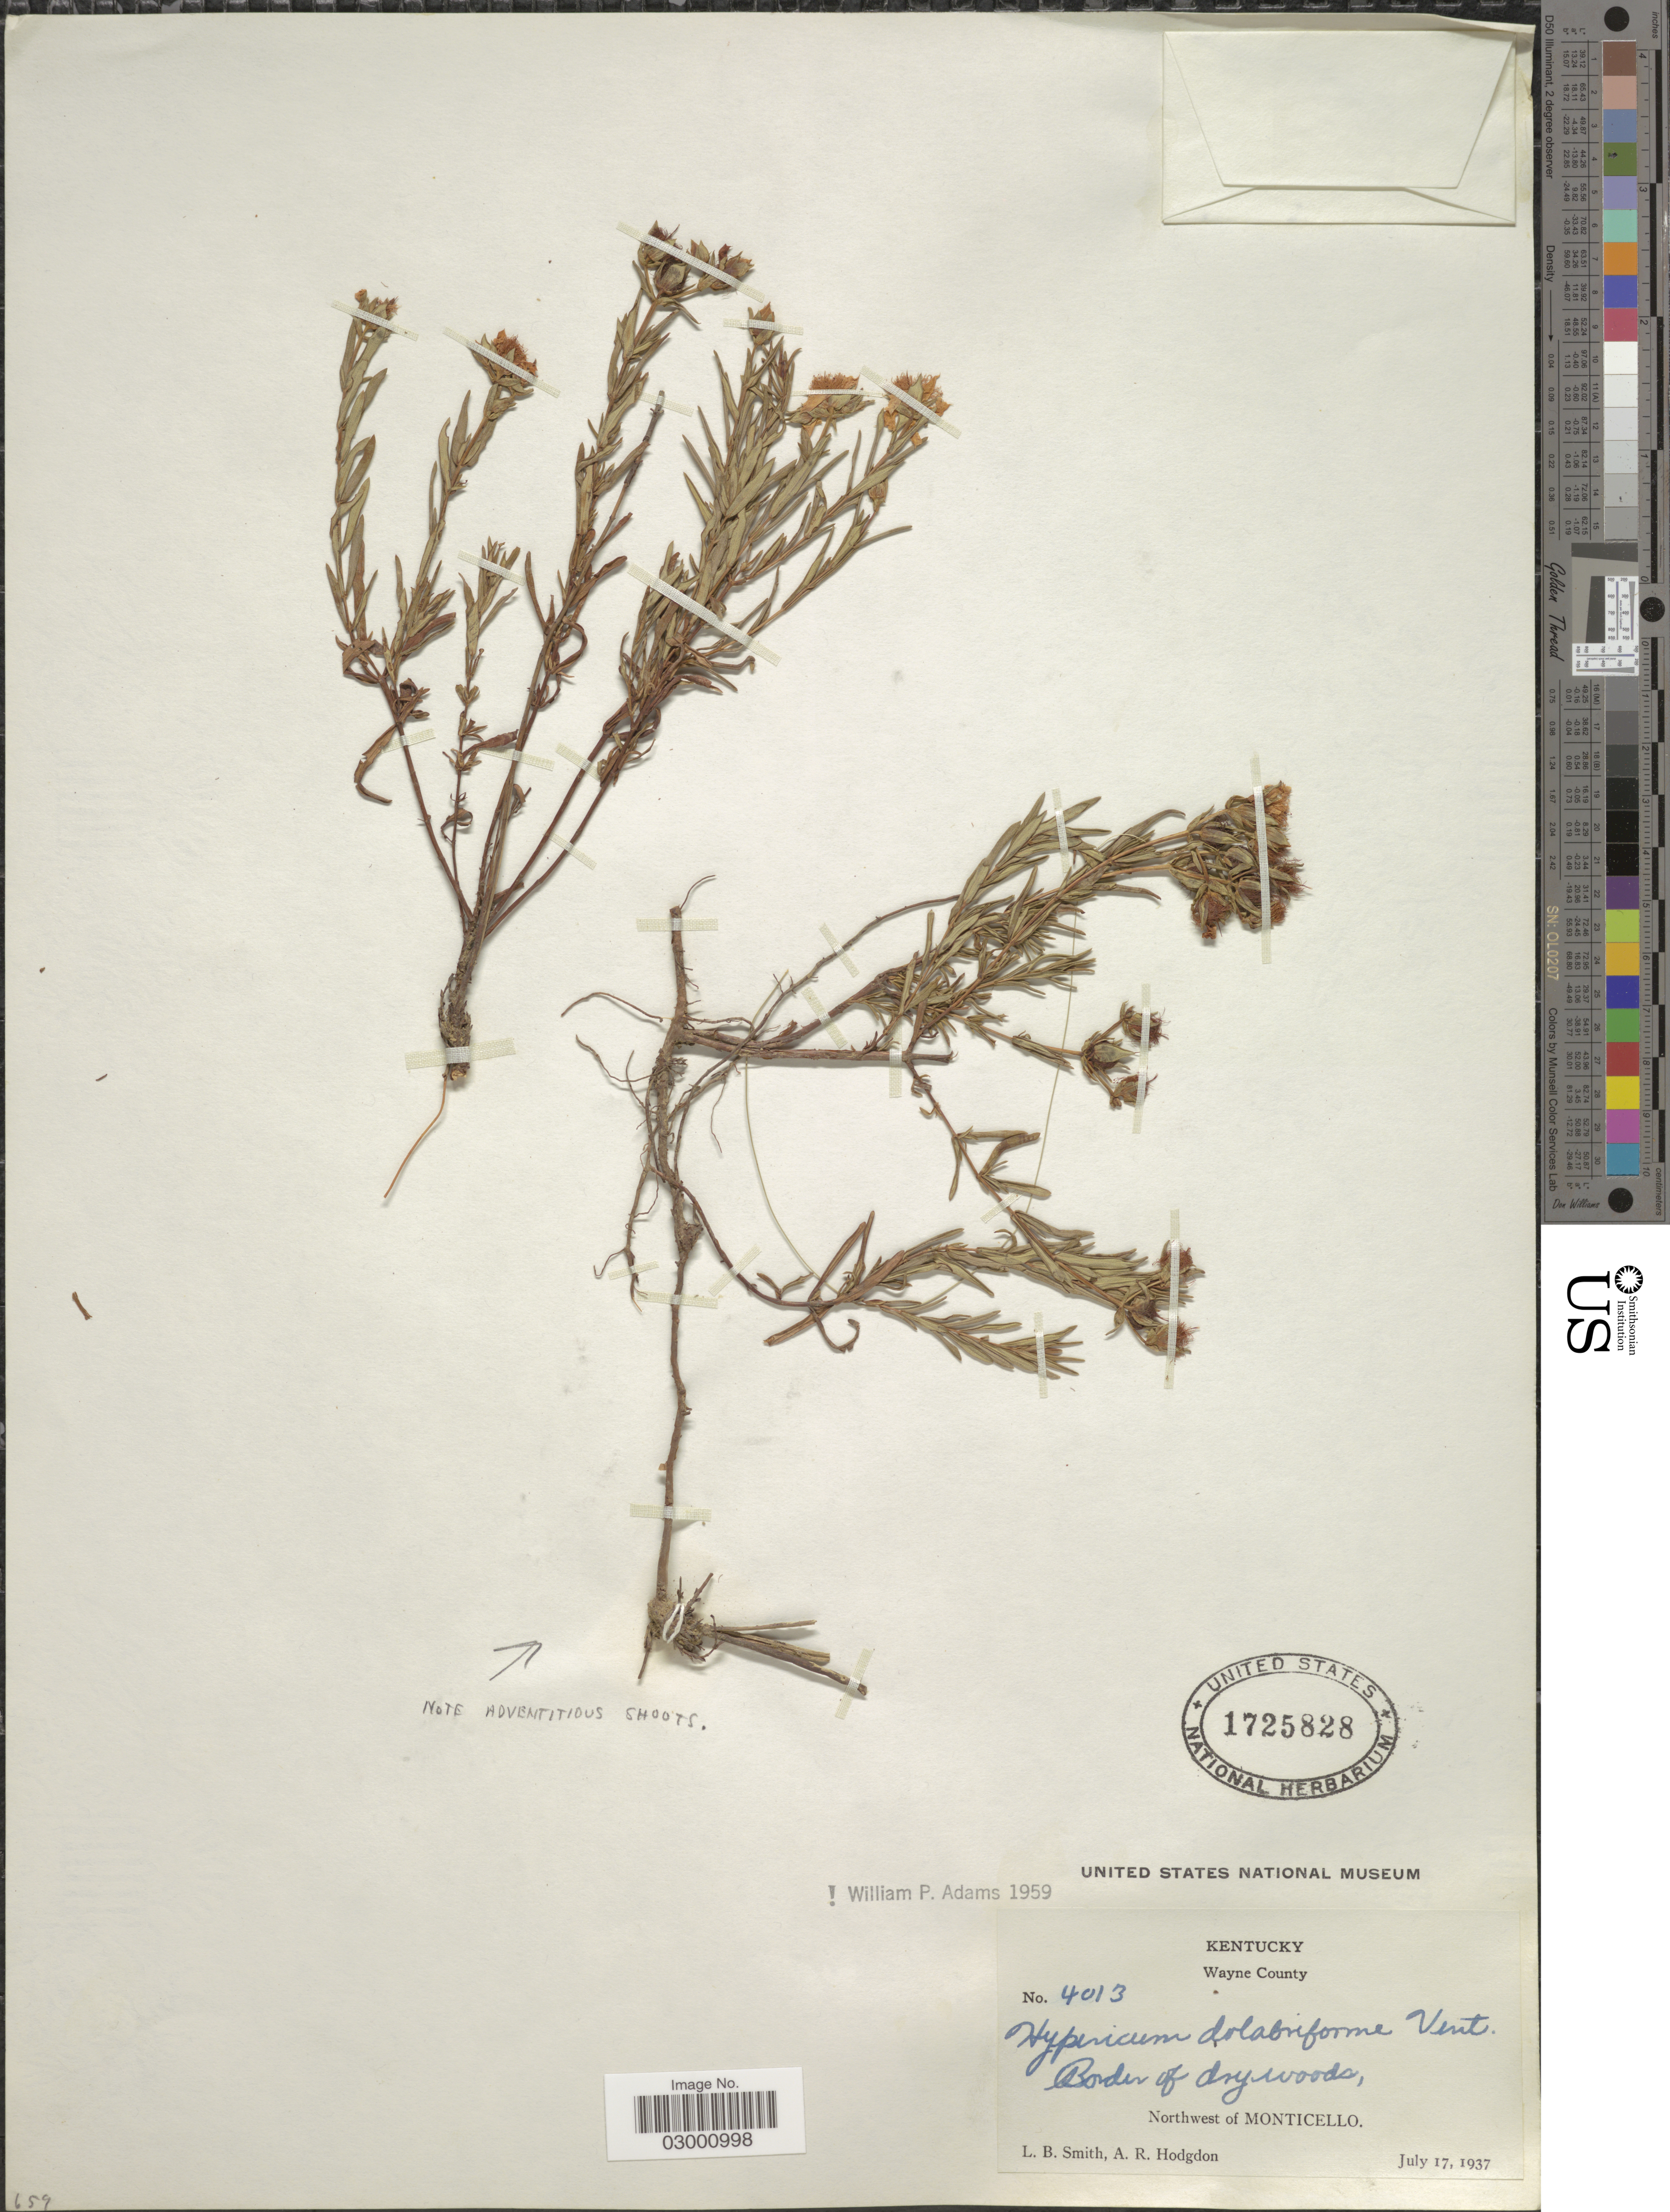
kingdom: Plantae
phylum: Tracheophyta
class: Magnoliopsida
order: Malpighiales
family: Hypericaceae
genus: Hypericum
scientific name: Hypericum dolabriforme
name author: Vent.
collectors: L. Smith & A. R. Hodgdon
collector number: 4013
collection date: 1937-07-17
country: United States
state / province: Kentucky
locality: Wayne County. Border of dry woods, Northwest of Monticello.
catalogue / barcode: US 1725828